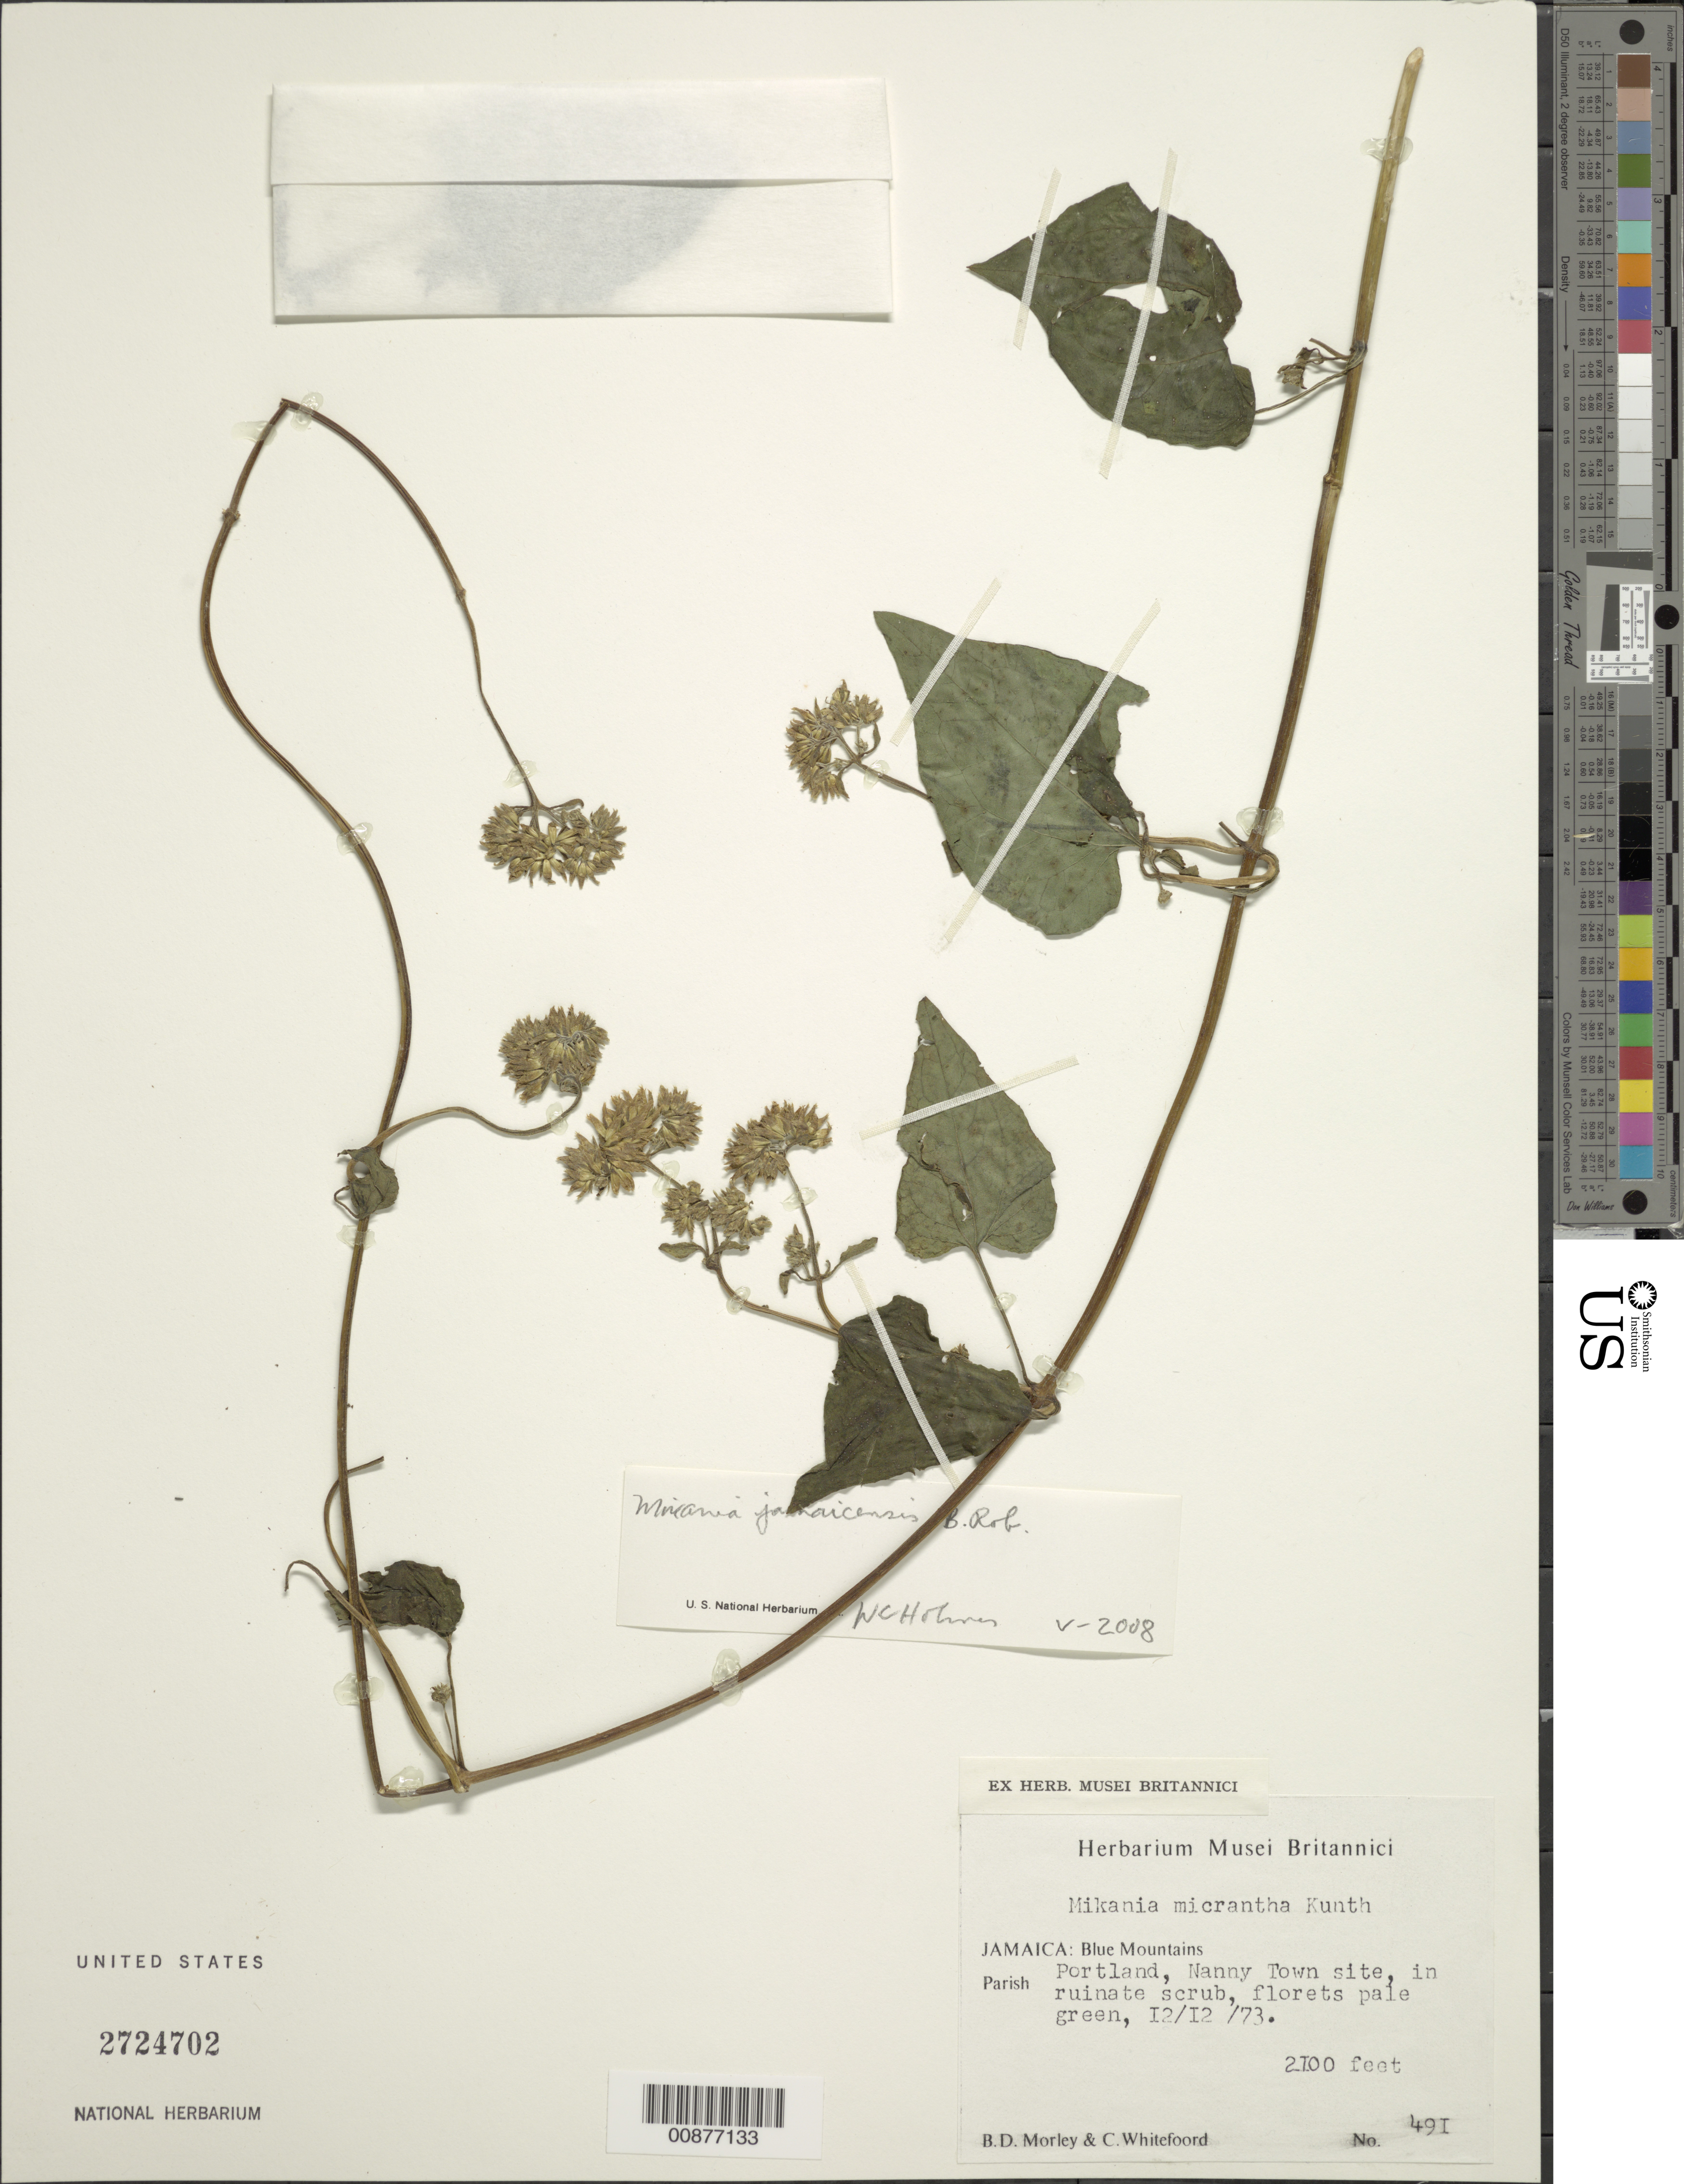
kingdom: Plantae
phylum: Tracheophyta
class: Magnoliopsida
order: Asterales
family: Asteraceae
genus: Mikania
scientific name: Mikania jamaicensis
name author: B.L. Rob.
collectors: B. D. Morley & C. Whitefoord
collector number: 491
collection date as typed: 12 Dec 1973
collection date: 1973-12-12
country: Jamaica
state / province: Portland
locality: Nanny Town site, Blue Mountains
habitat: In ruinsate scrub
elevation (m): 640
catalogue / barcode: US 2724702